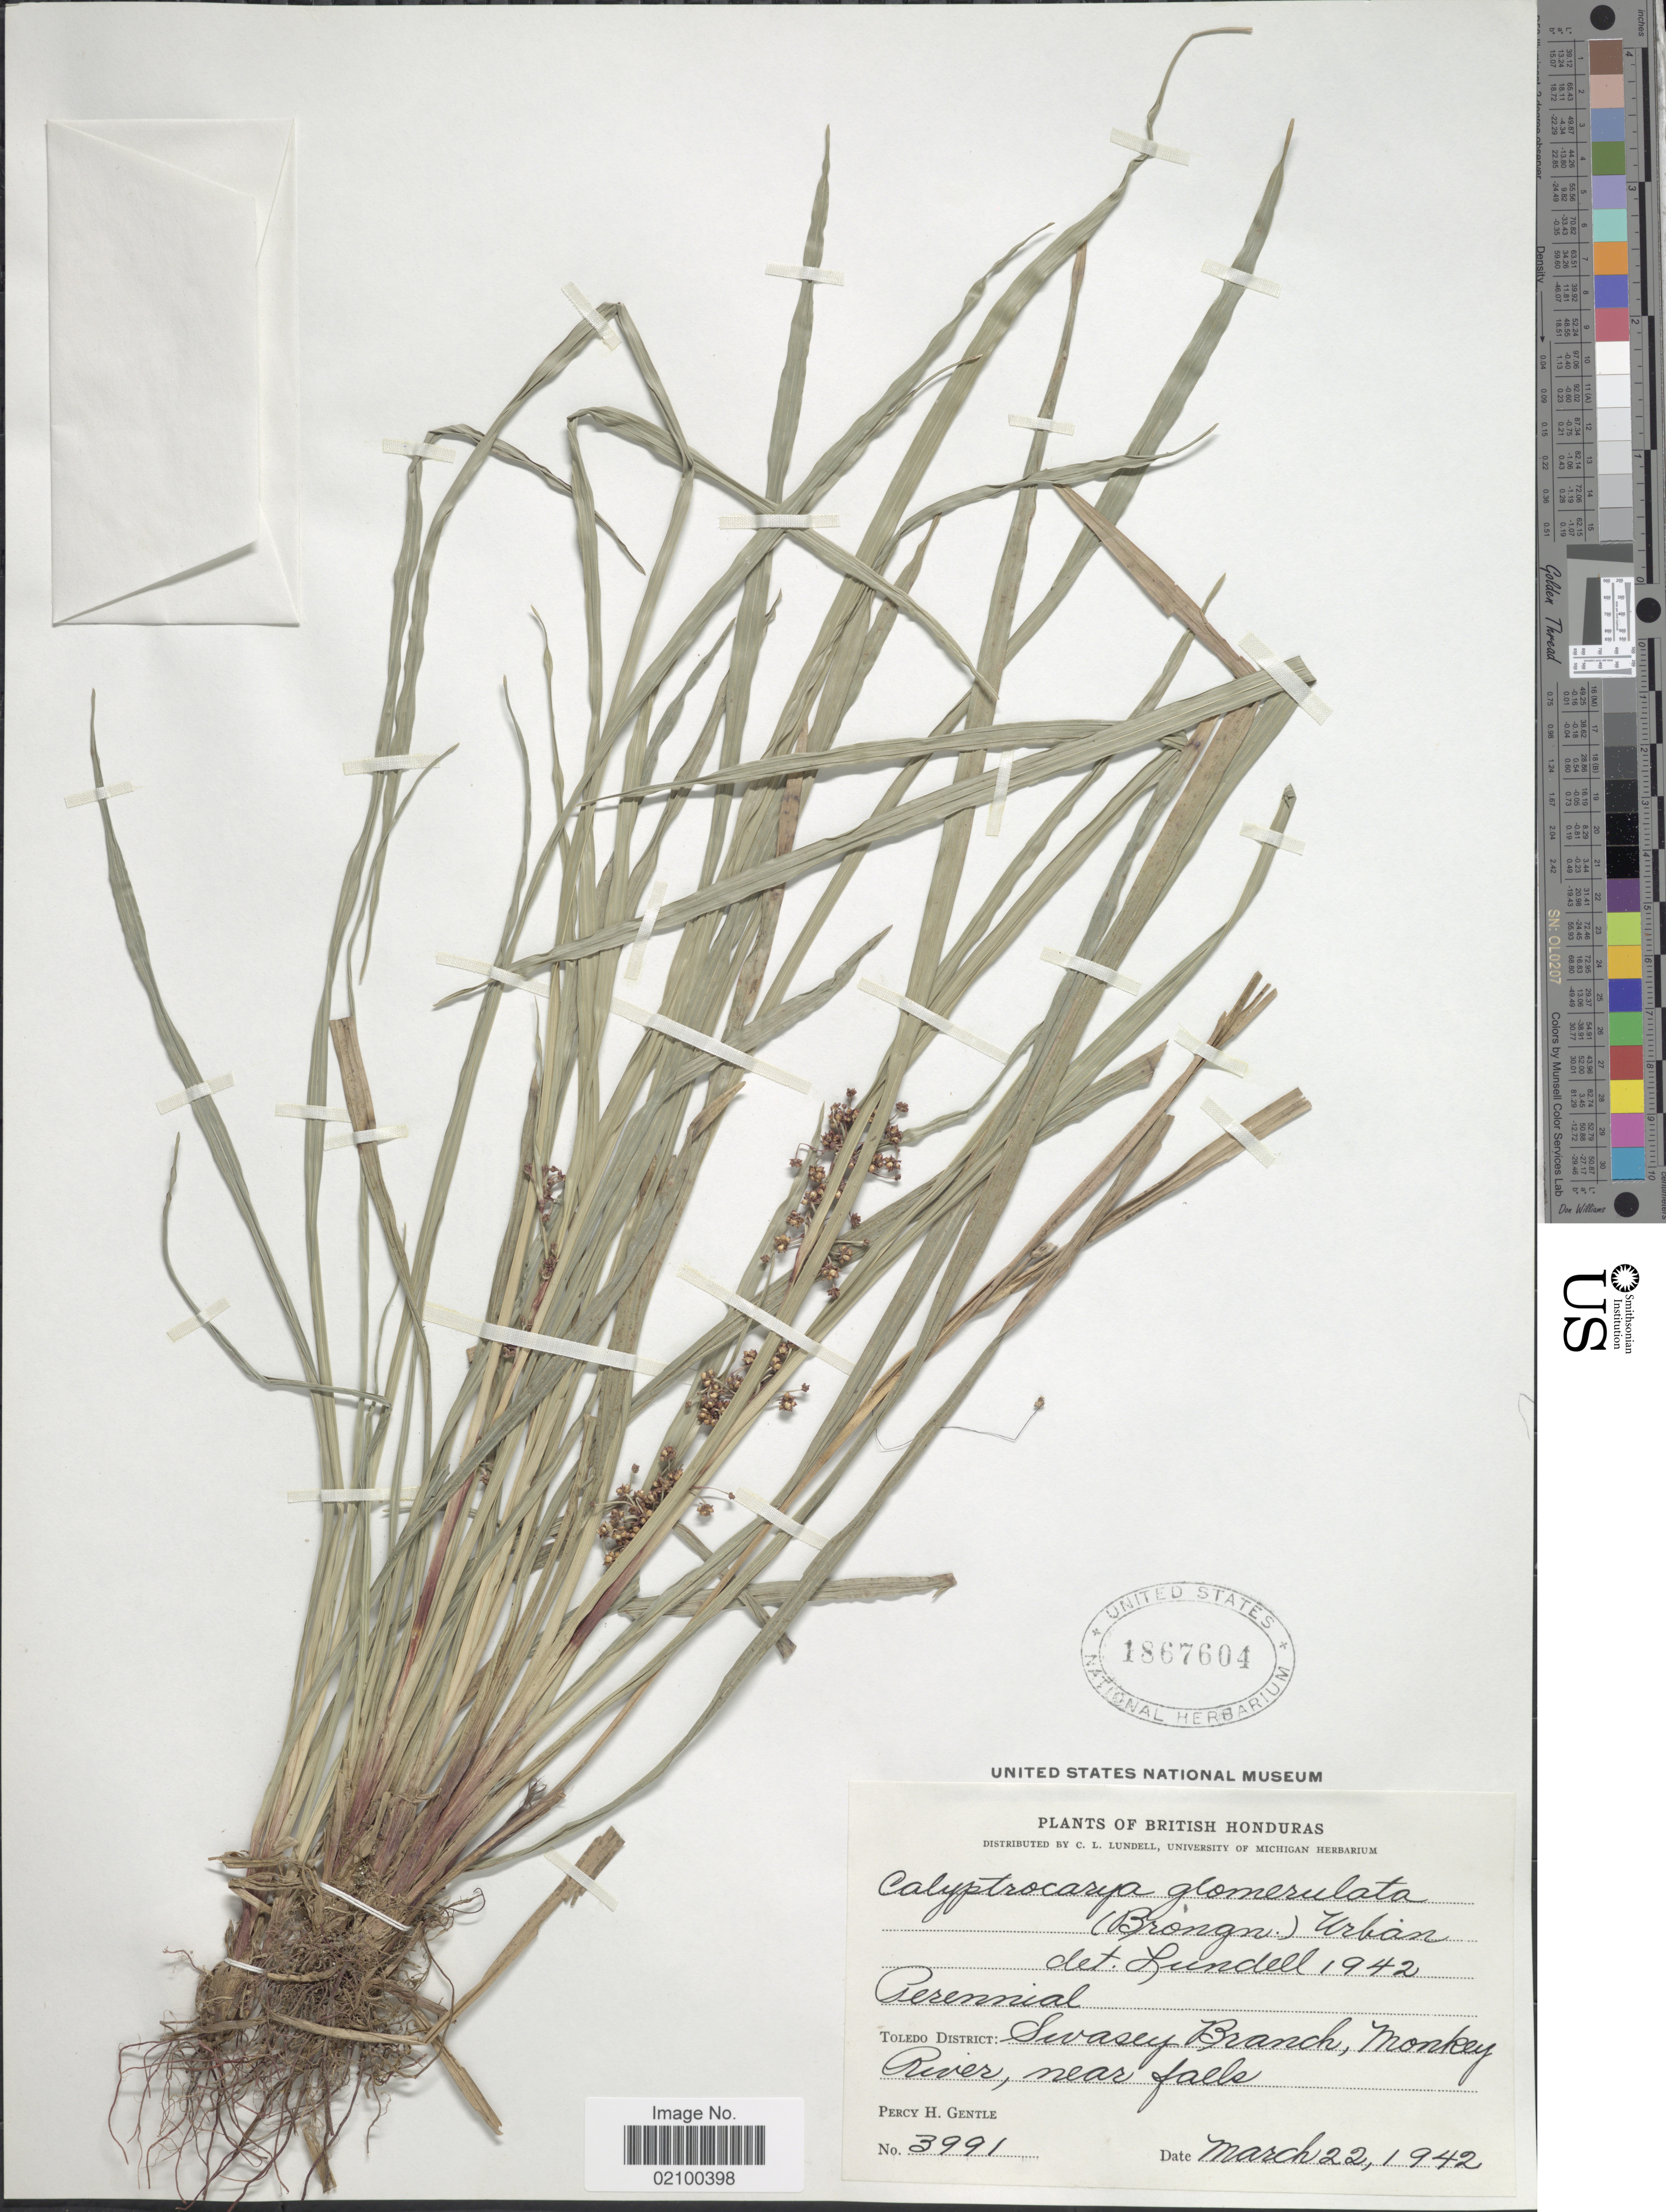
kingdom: Plantae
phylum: Tracheophyta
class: Liliopsida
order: Poales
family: Cyperaceae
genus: Calyptrocarya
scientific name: Calyptrocarya glomerulata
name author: (Brongn.) Urb.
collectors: P. H. Gentle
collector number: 3991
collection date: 1942-03-22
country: Belize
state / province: Toledo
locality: British Honduras. Toledo District: Swasey Branch, Monkey River, near falls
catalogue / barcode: US 1867604